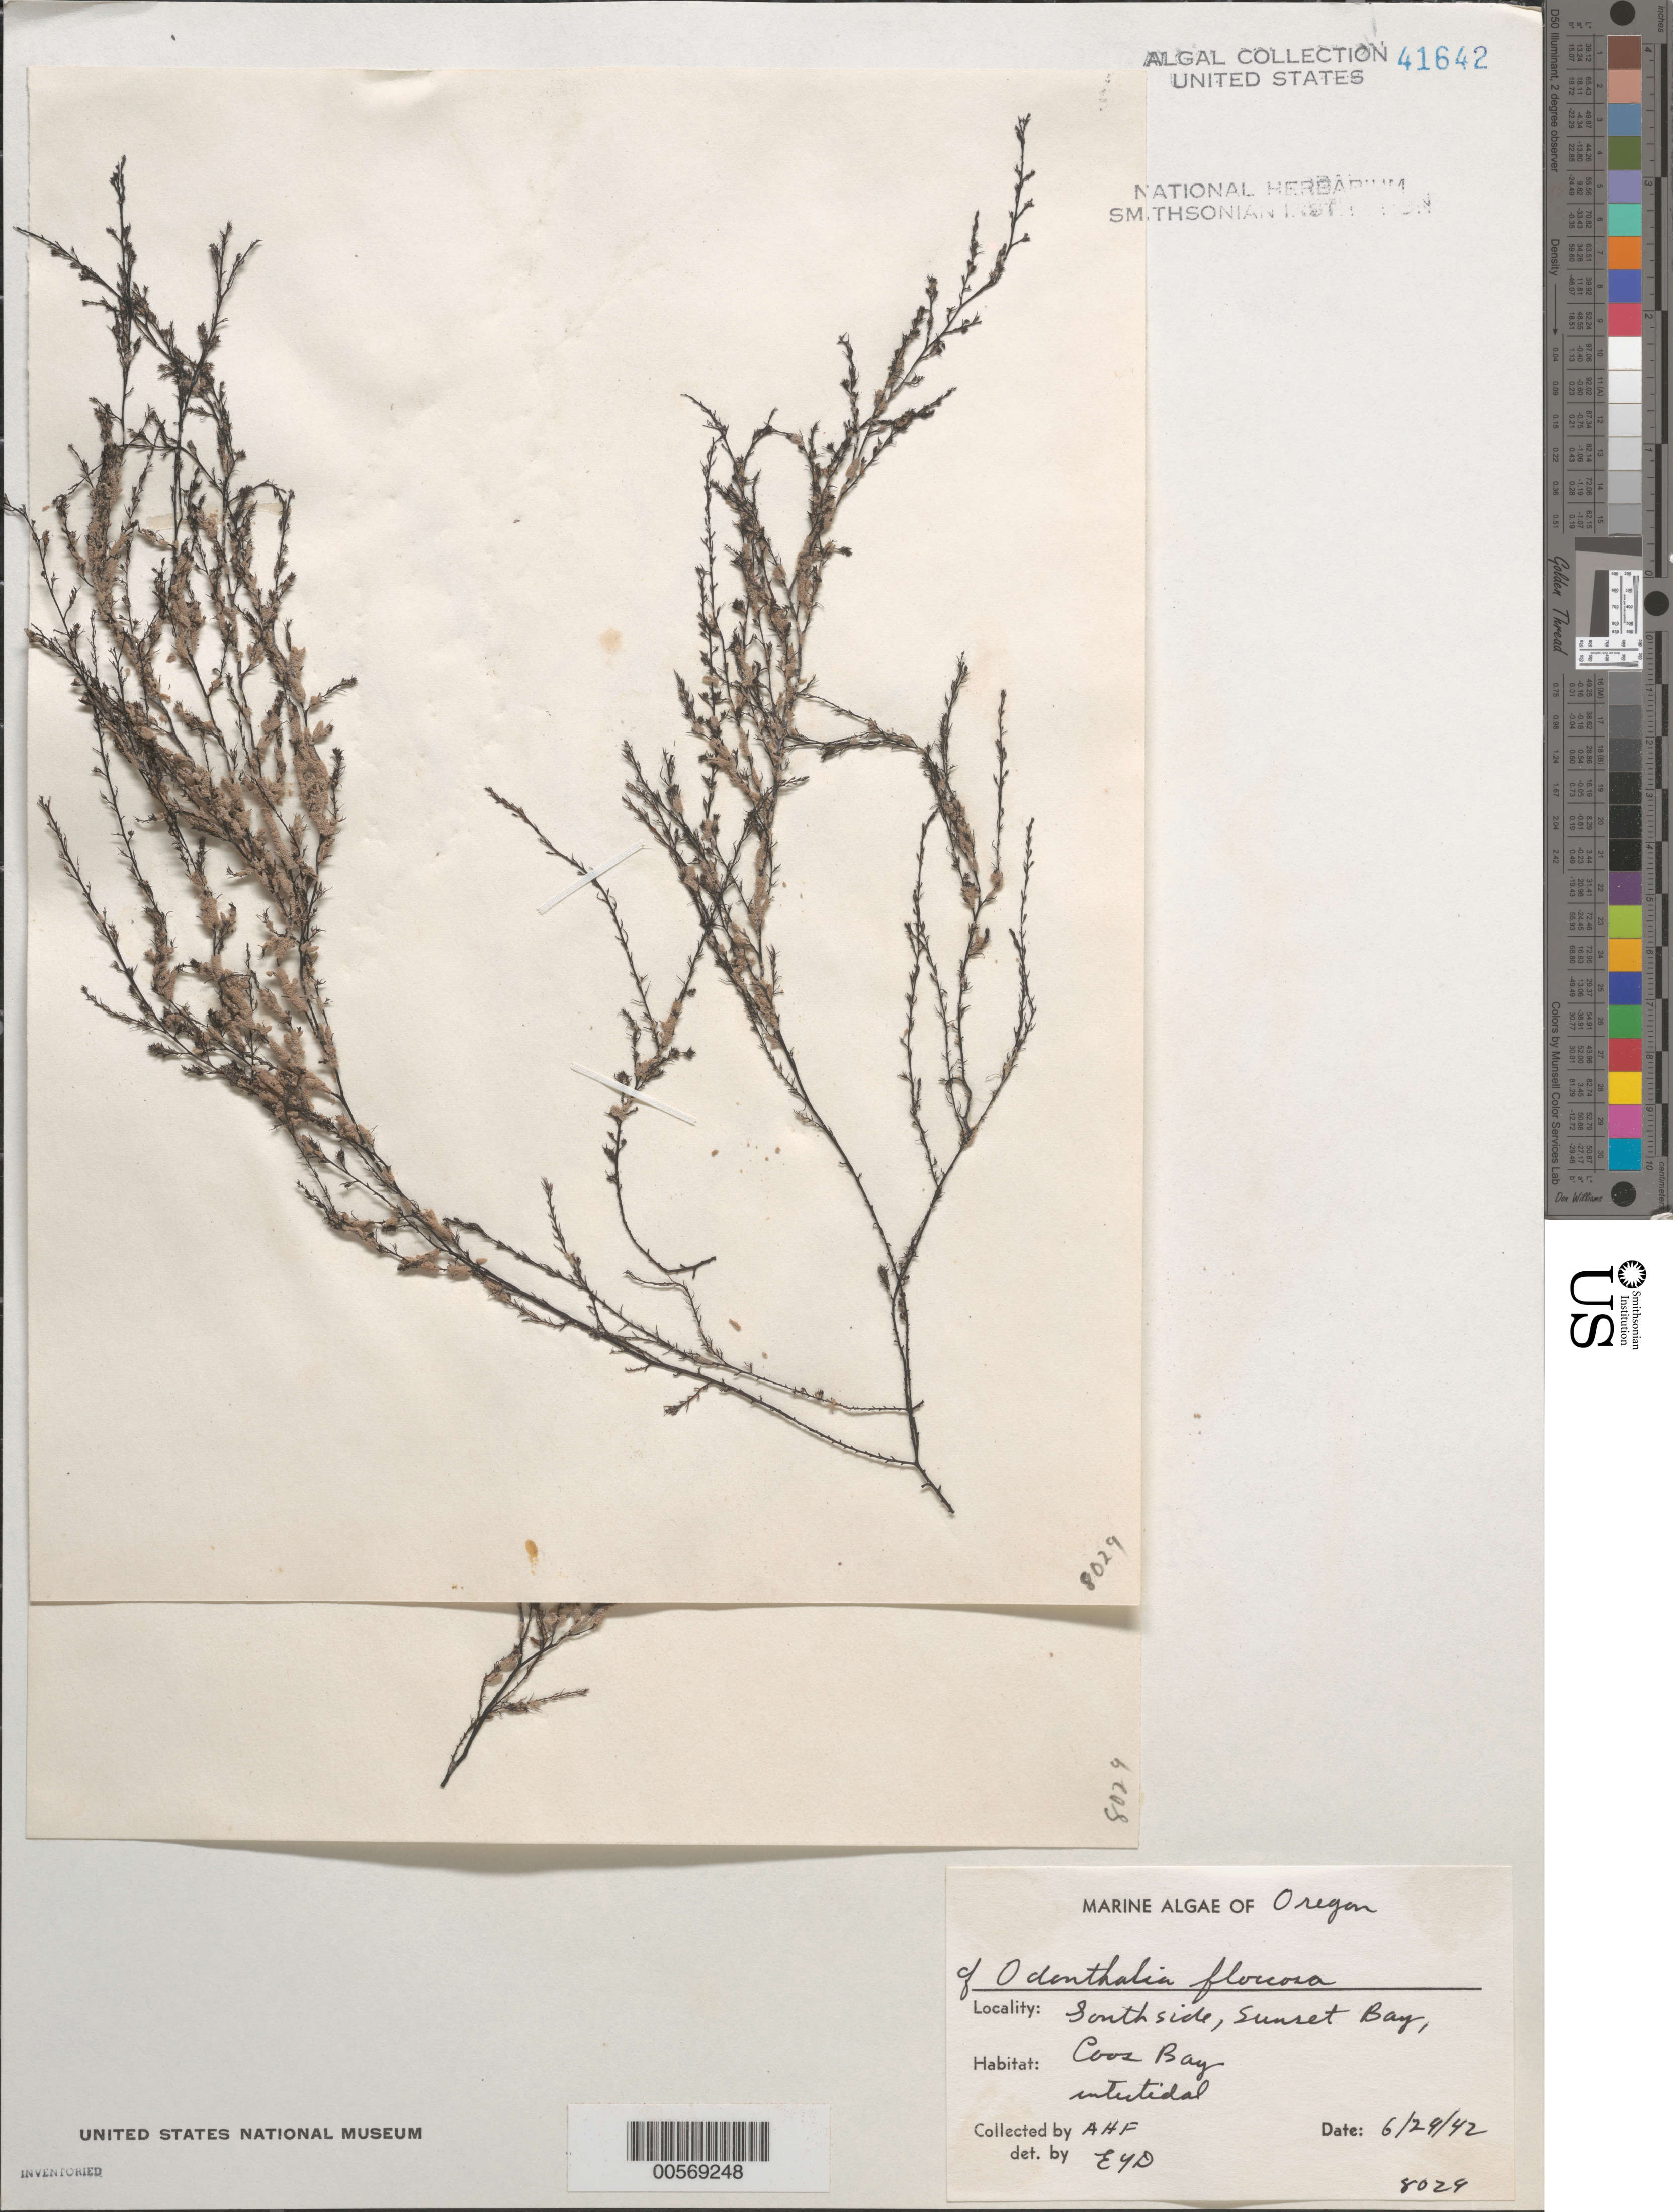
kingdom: Plantae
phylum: Rhodophyta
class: Florideophyceae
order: Ceramiales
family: Rhodomelaceae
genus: Odonthalia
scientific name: Odonthalia floccosa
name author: (Esper) Falkenb.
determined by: Dawson, E. Y.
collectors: Allan Hancock Foundation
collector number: EYD 8029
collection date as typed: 29 Jun 1942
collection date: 1942-06-29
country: United States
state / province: Oregon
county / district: Coos County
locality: South Sunset Bay, Coos Bay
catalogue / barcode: US 41642